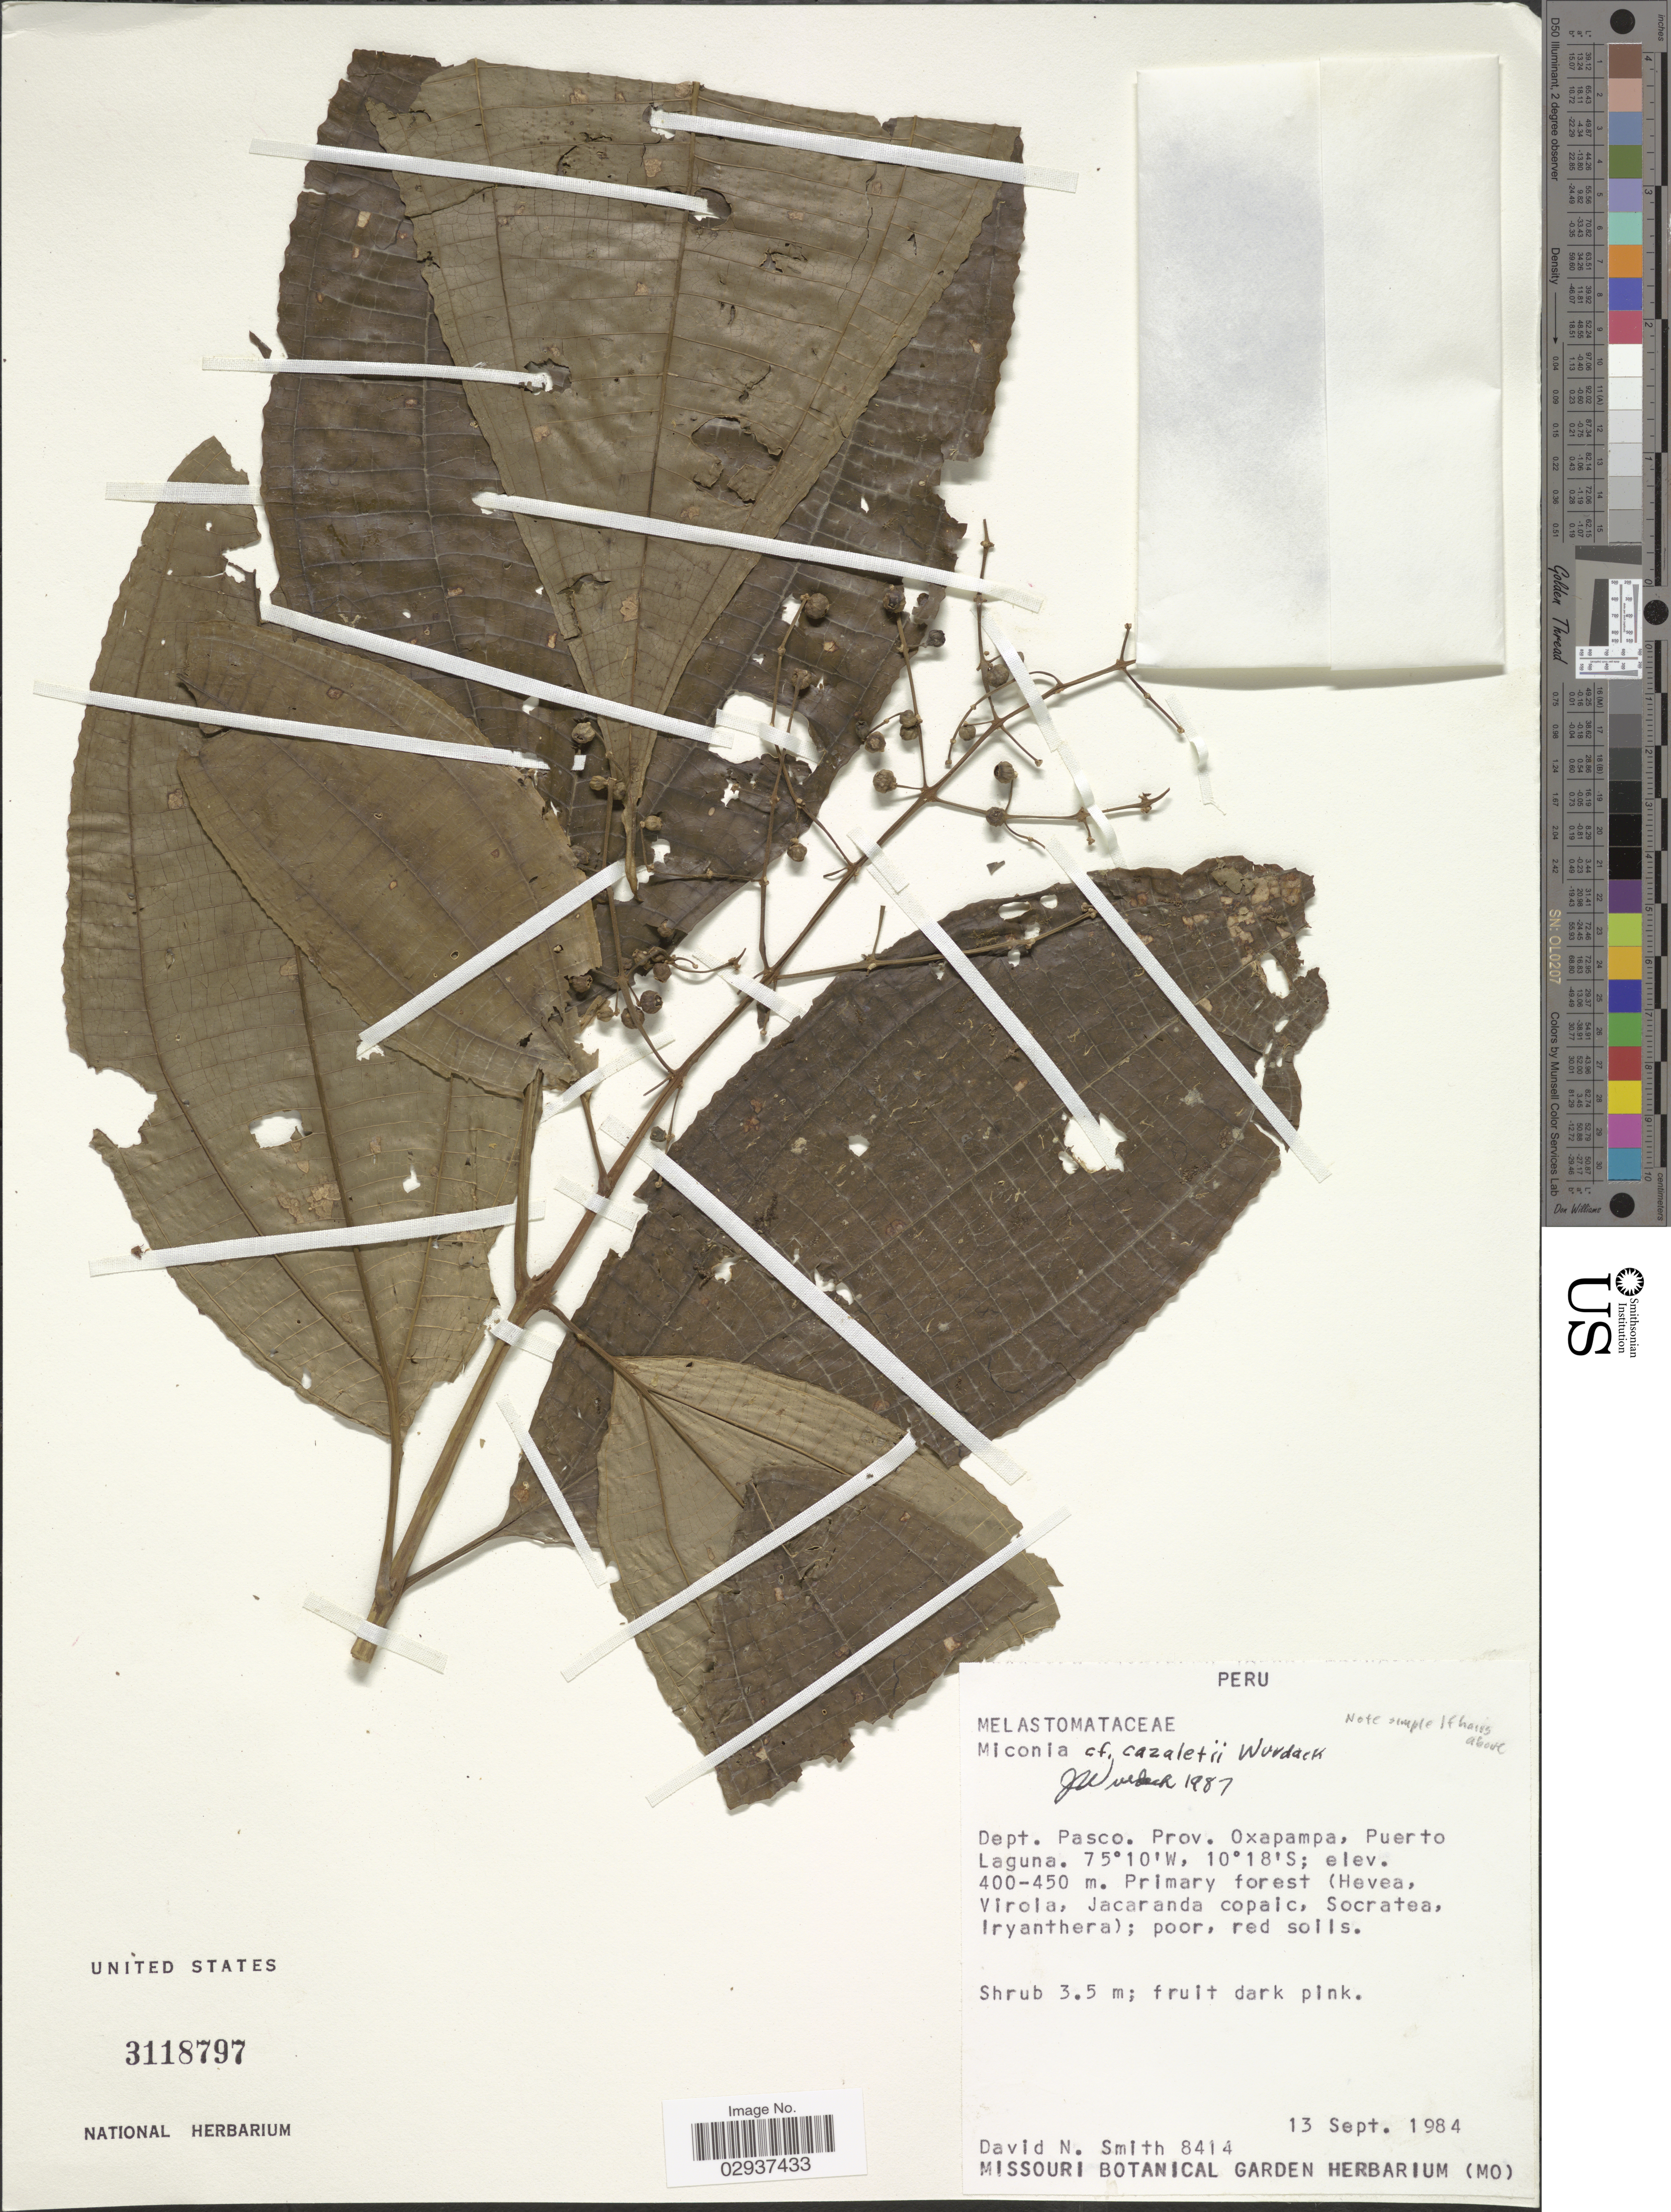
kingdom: Plantae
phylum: Tracheophyta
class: Magnoliopsida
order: Myrtales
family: Melastomataceae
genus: Miconia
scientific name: Miconia cazaletii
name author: Wurdack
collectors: D. Smith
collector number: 8414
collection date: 1984-09-13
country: Peru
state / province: Pasco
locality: Dept. Pasco. Prov. Oxapampa, Puerto Laguna.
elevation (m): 400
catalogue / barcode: US 3118797